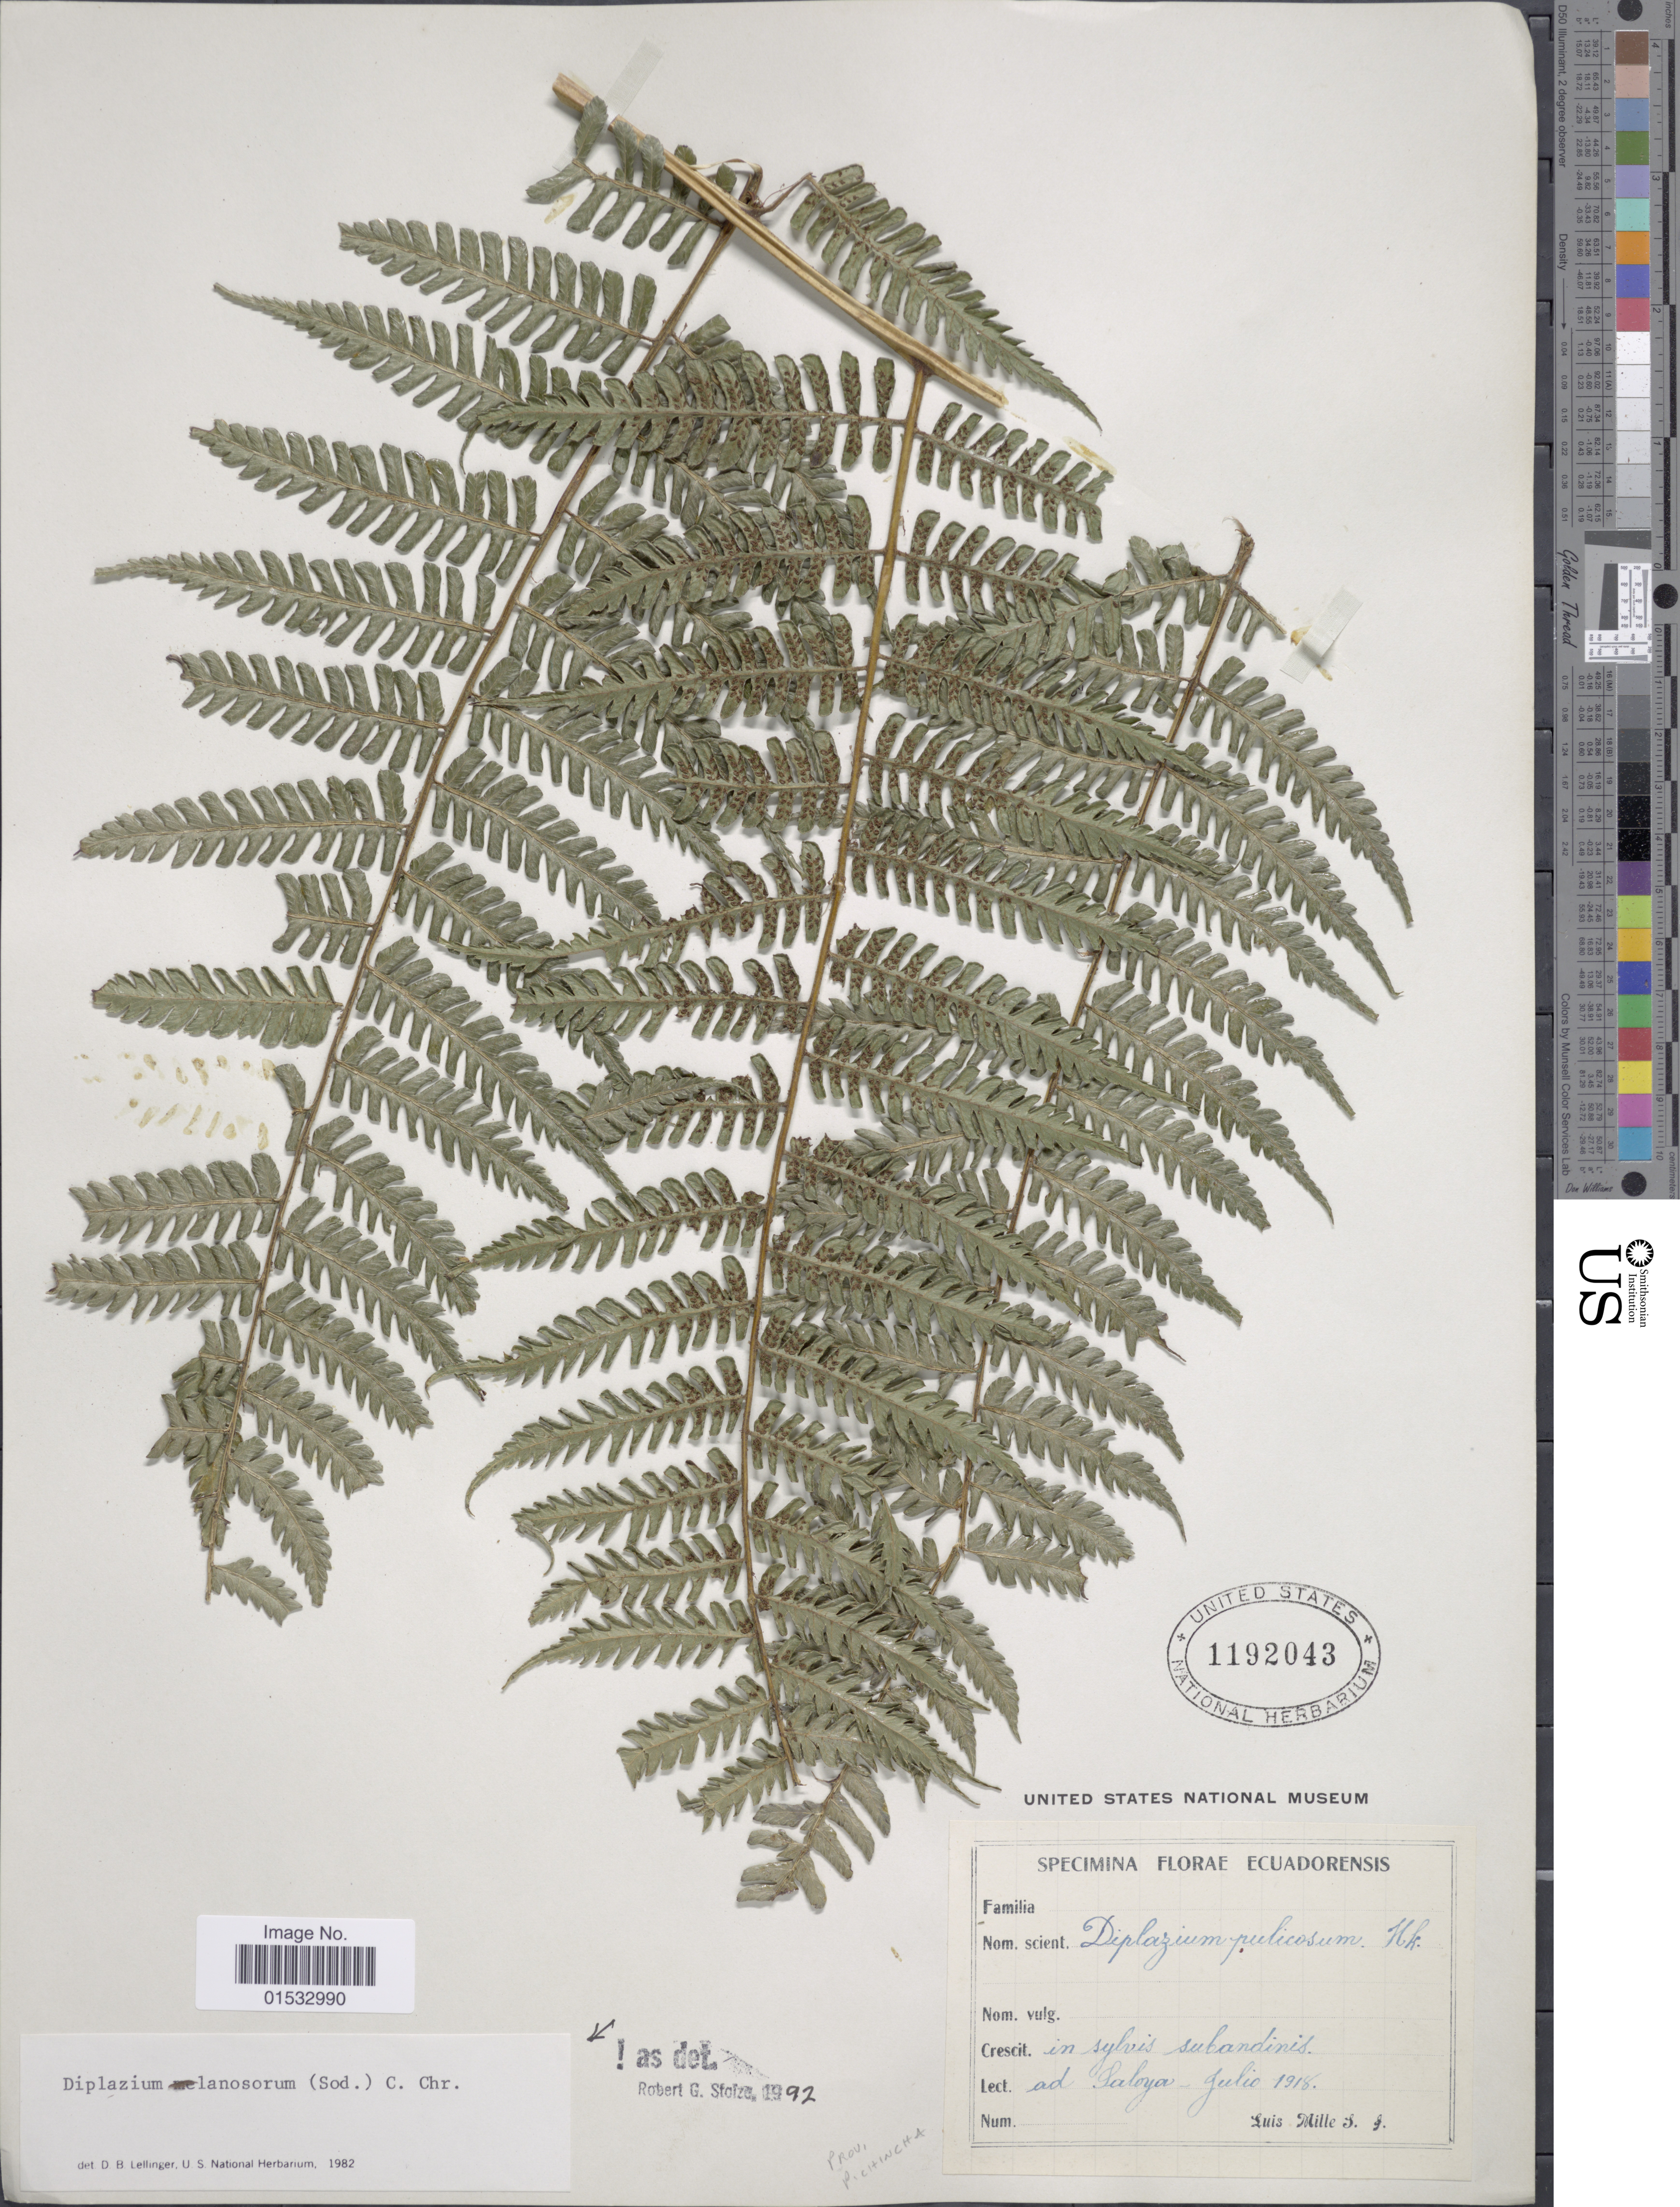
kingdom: Plantae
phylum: Tracheophyta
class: Polypodiopsida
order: Polypodiales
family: Athyriaceae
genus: Diplazium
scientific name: Diplazium melanosorum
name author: (Sodiro) C. Chr.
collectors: L. Mille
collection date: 1918-07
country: Ecuador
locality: Playas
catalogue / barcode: US 1192043